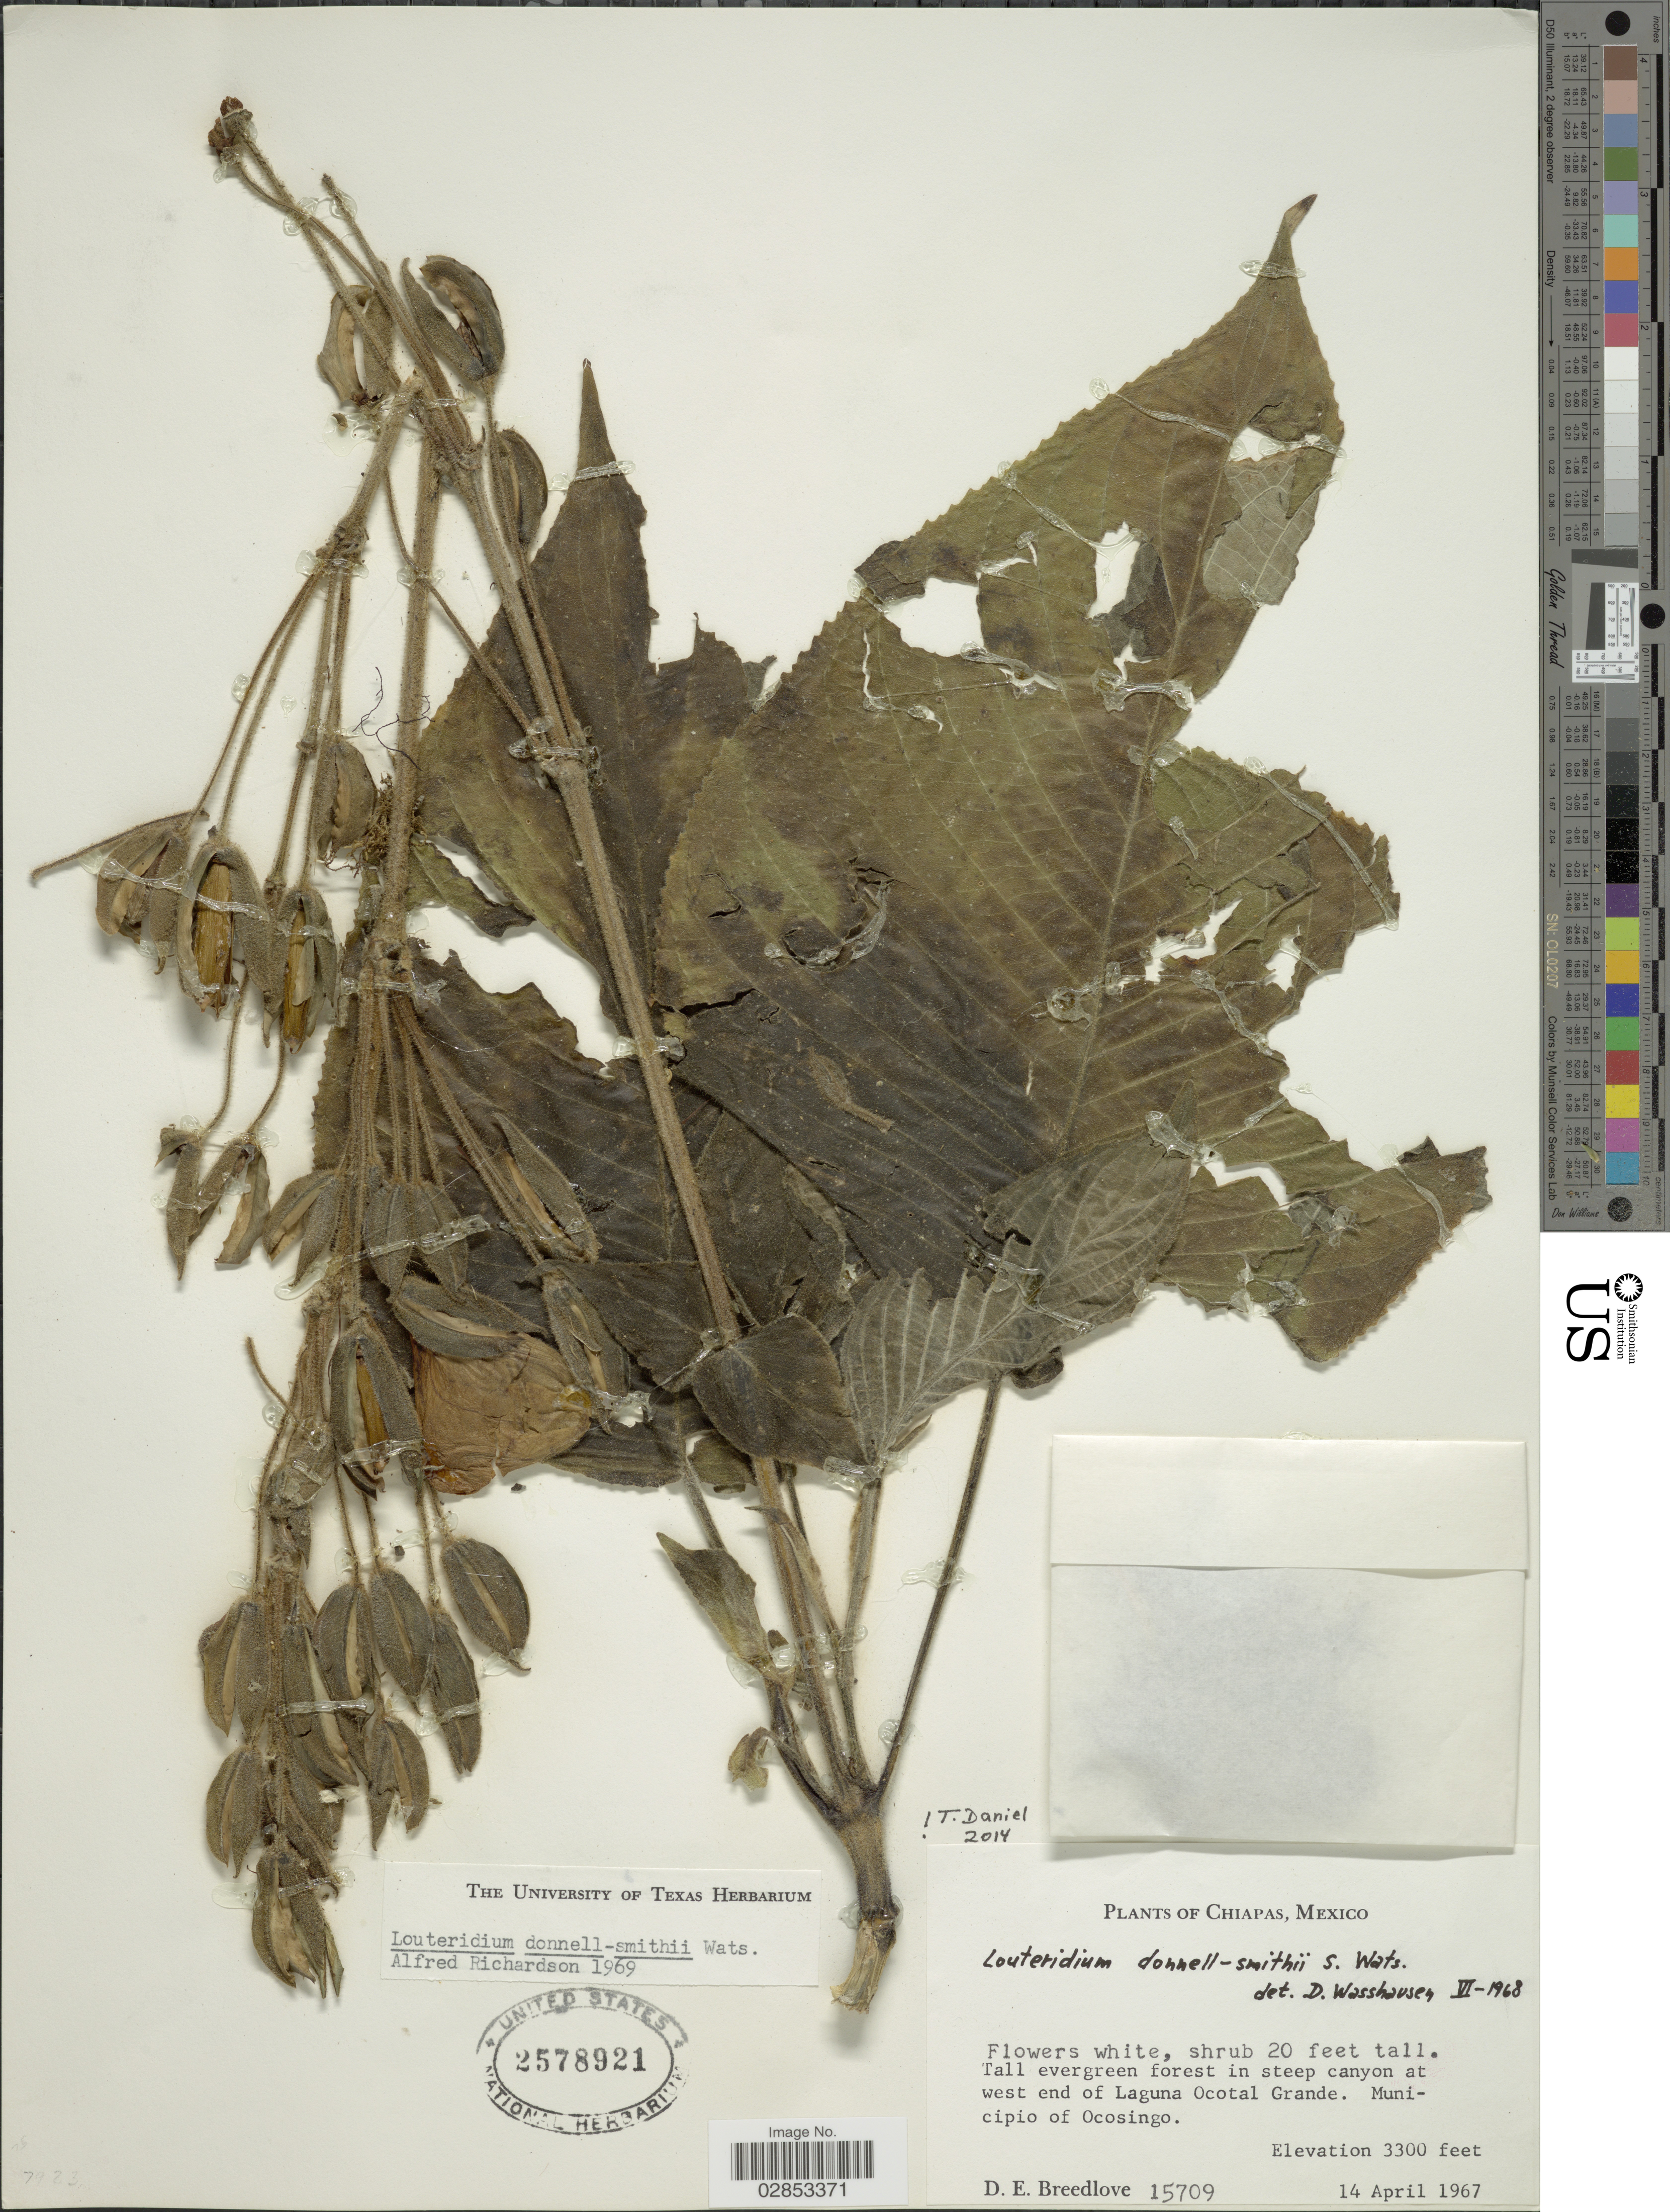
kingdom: Plantae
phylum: Tracheophyta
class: Magnoliopsida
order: Lamiales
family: Acanthaceae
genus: Louteridium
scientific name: Louteridium donnell-smithii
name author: S. Watson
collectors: D. E. Breedlove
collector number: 15709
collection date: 1967-04-14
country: Mexico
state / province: Chiapas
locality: Tall evergreen forest in steep canyon at west of Laguna Ocotal Grande. Municipio of Ocosingo.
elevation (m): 1006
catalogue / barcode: US 2578921